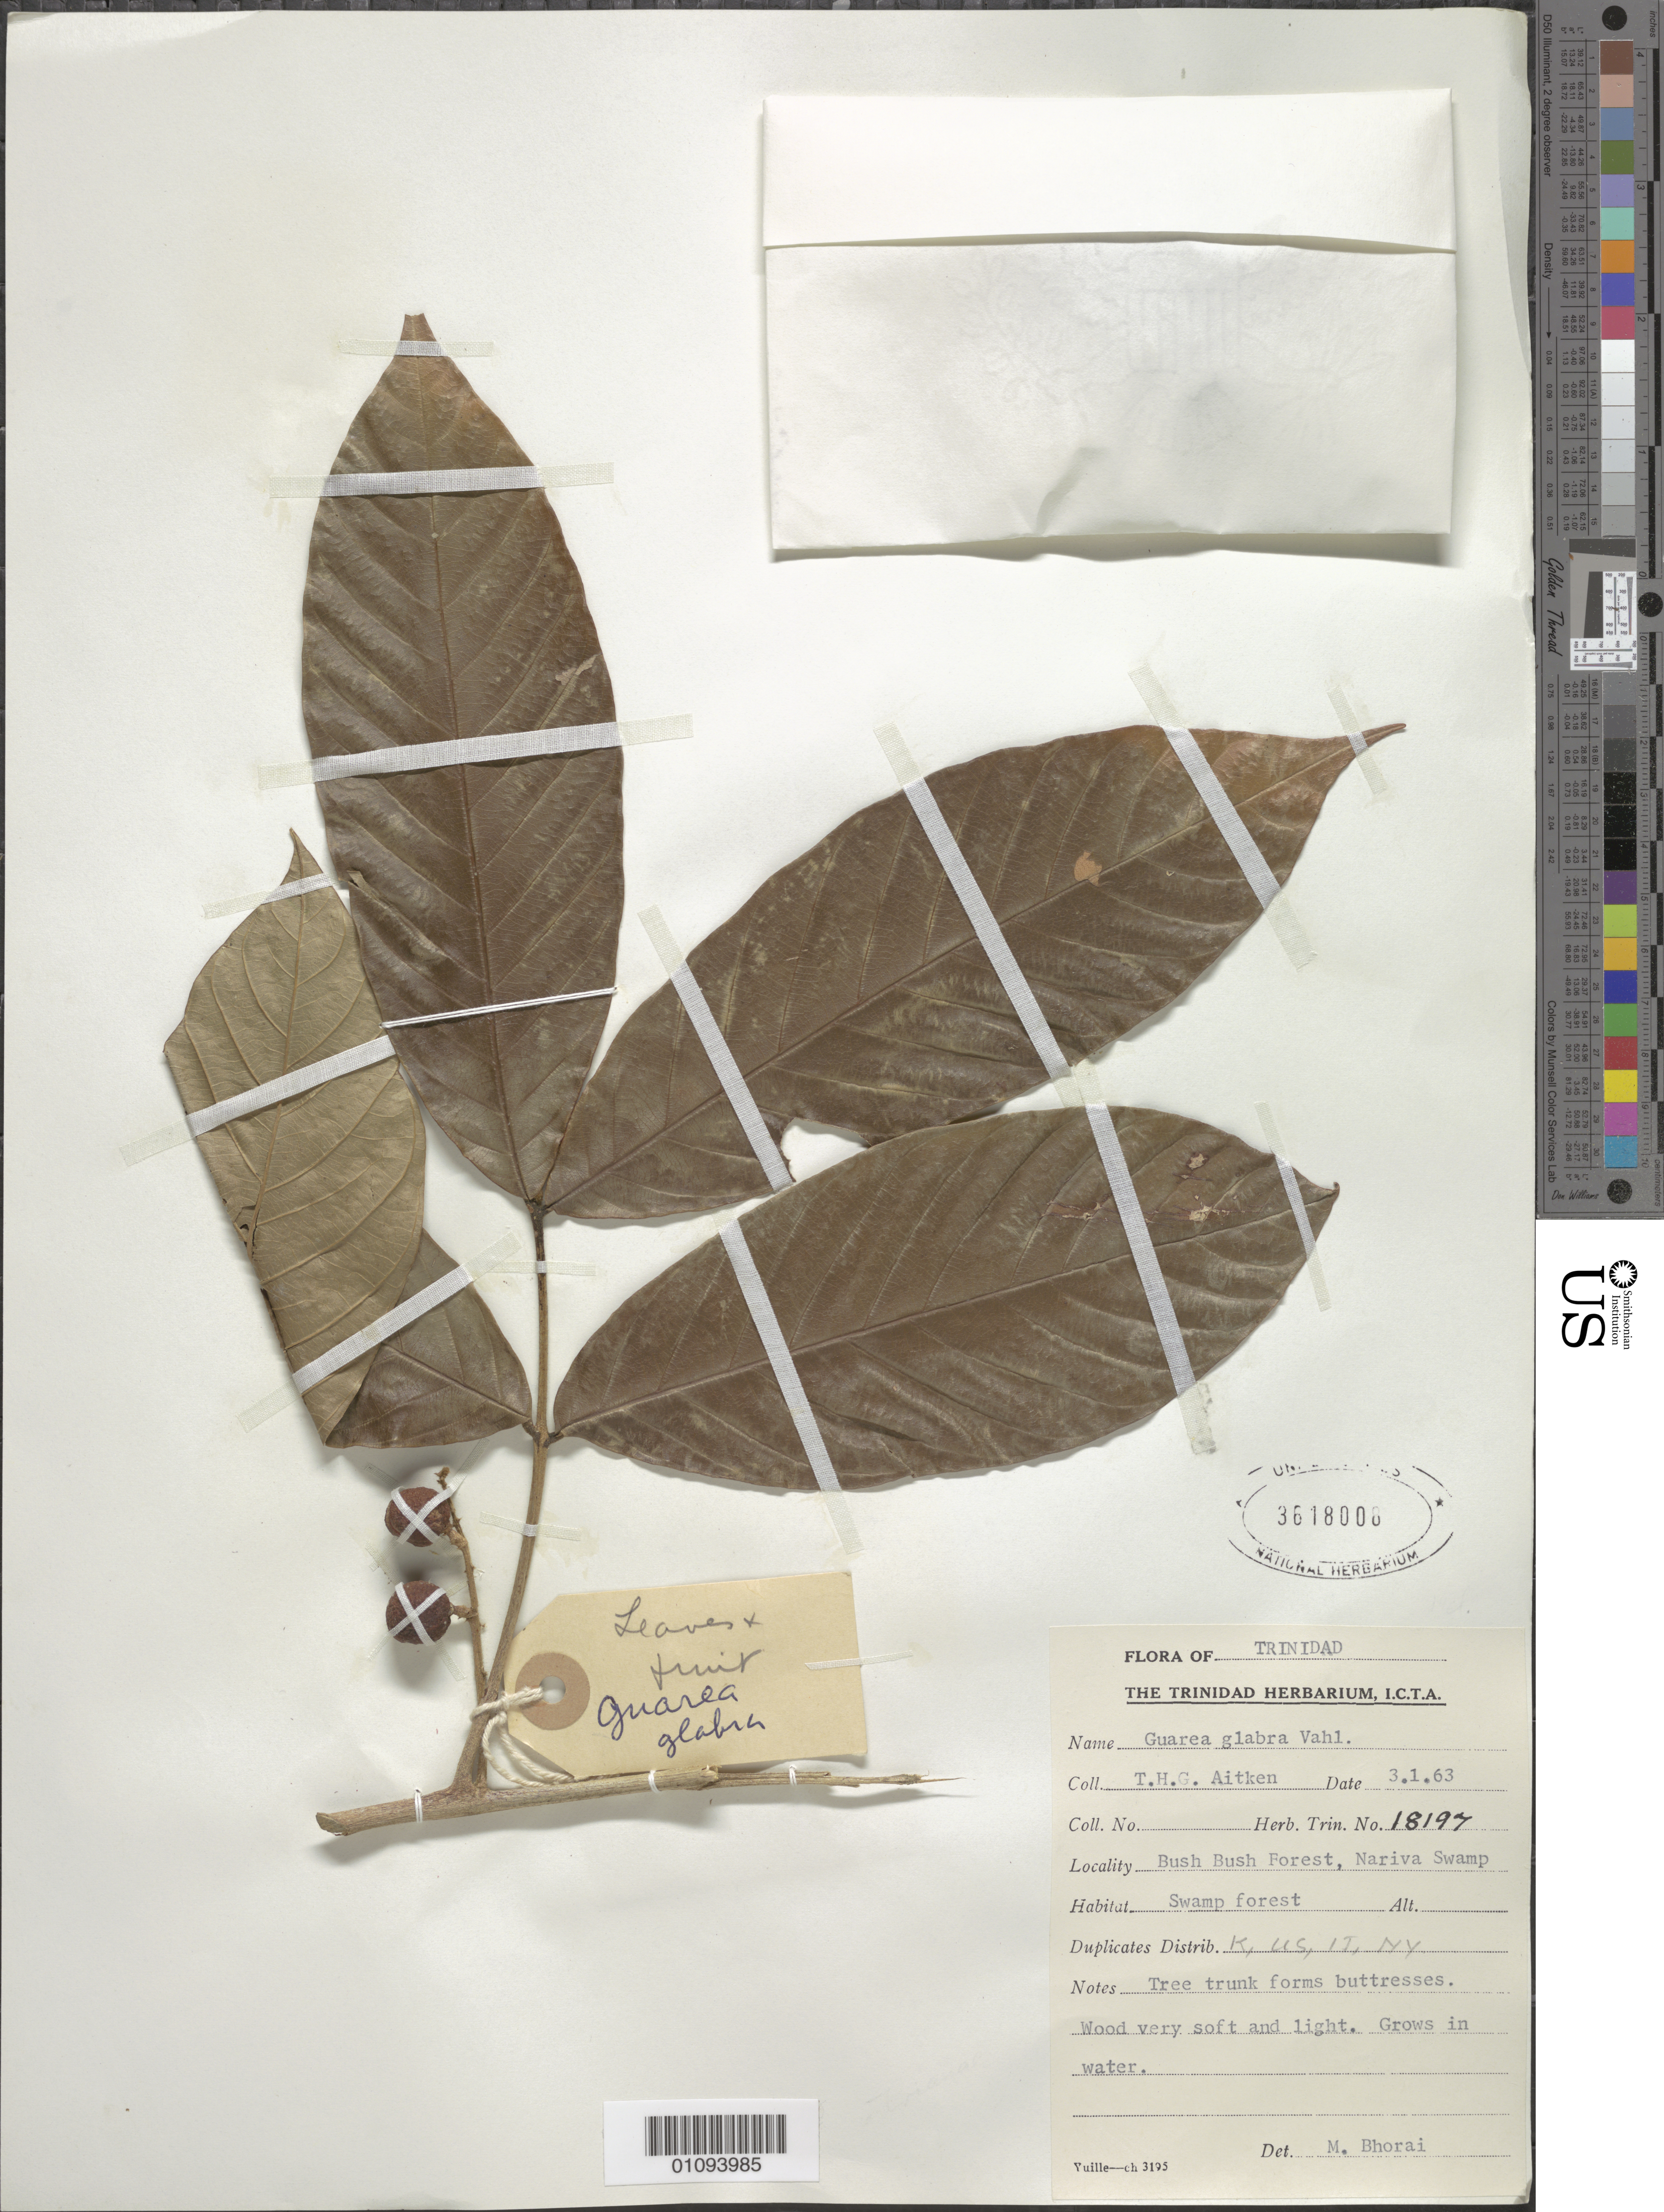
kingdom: Plantae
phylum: Tracheophyta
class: Magnoliopsida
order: Sapindales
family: Meliaceae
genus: Guarea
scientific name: Guarea glabra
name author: Vahl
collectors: T. Aitken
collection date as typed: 03 Jan 1963 or 01 Mar 1963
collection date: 1963-01-03 or 1963-03-01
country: Trinidad and Tobago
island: Trinidad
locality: Bush Bush Forest, Nariva Swamp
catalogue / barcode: US 3618008